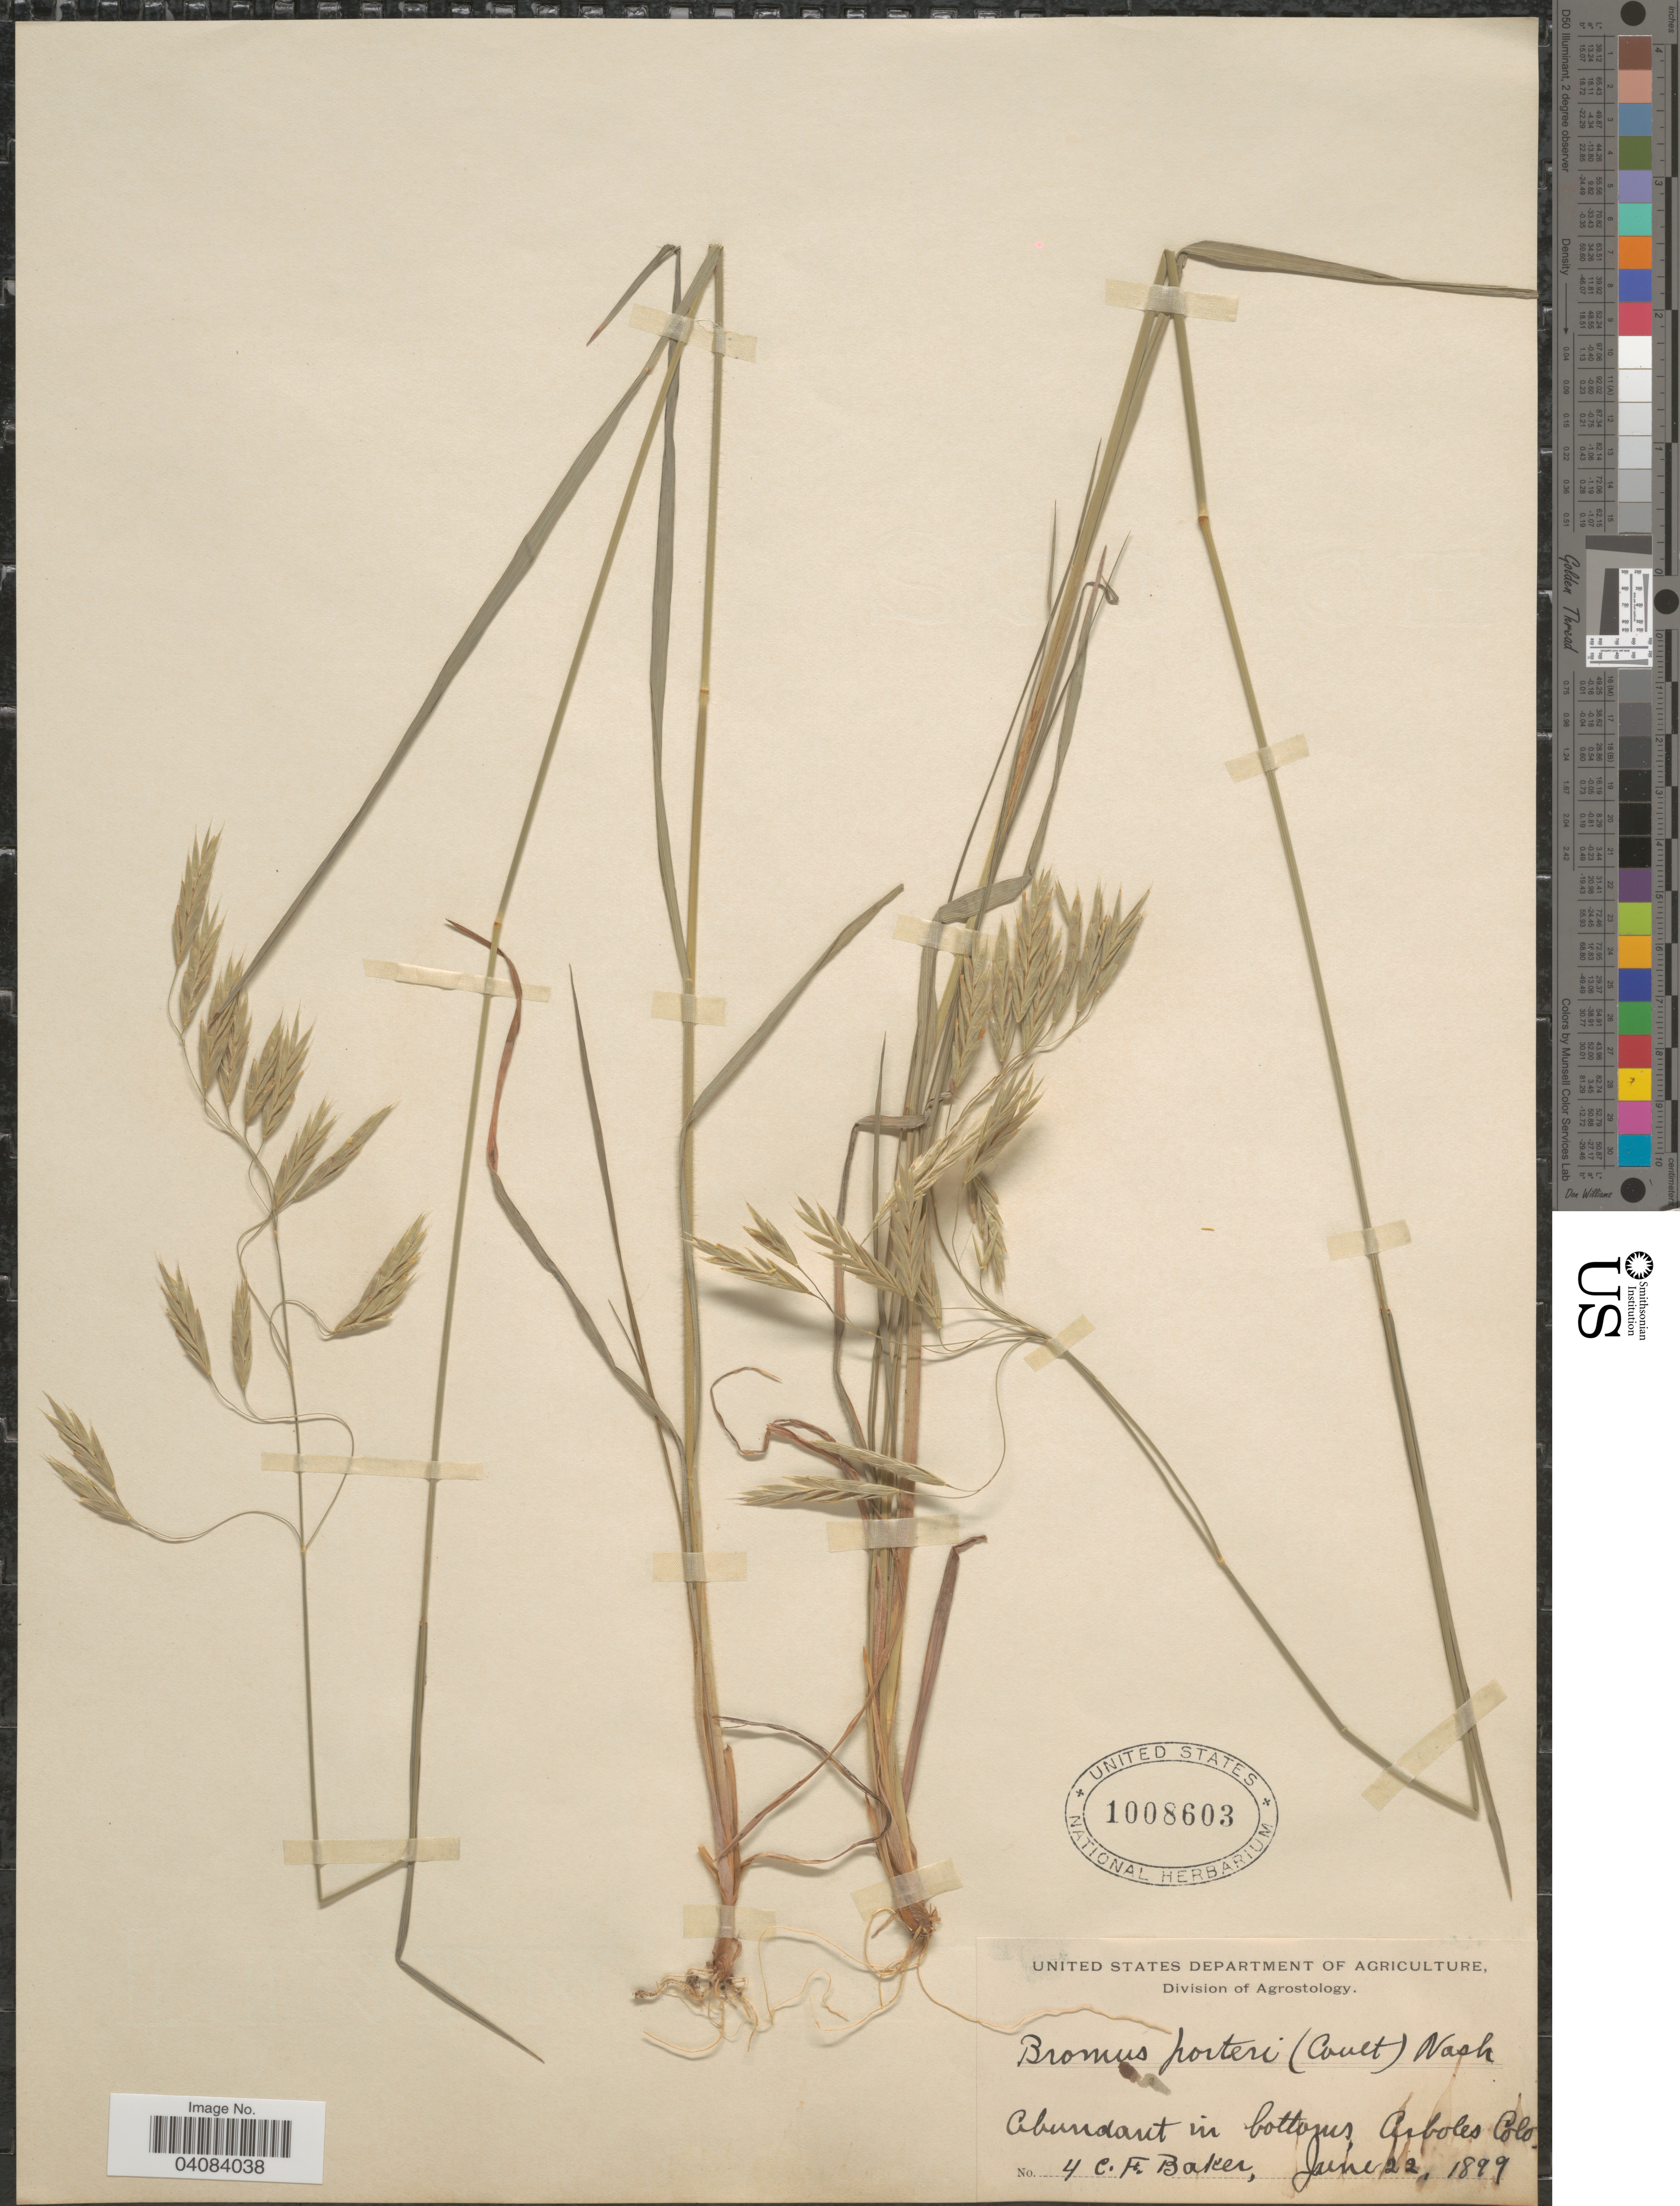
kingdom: Plantae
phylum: Tracheophyta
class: Liliopsida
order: Poales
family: Poaceae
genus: Bromus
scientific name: Bromus porteri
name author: (J.M. Coult.) Nash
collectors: C. F. Baker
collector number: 4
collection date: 1899-06-22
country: United States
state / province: Colorado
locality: Abundant in bottoms, Arboles.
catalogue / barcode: US 1008603